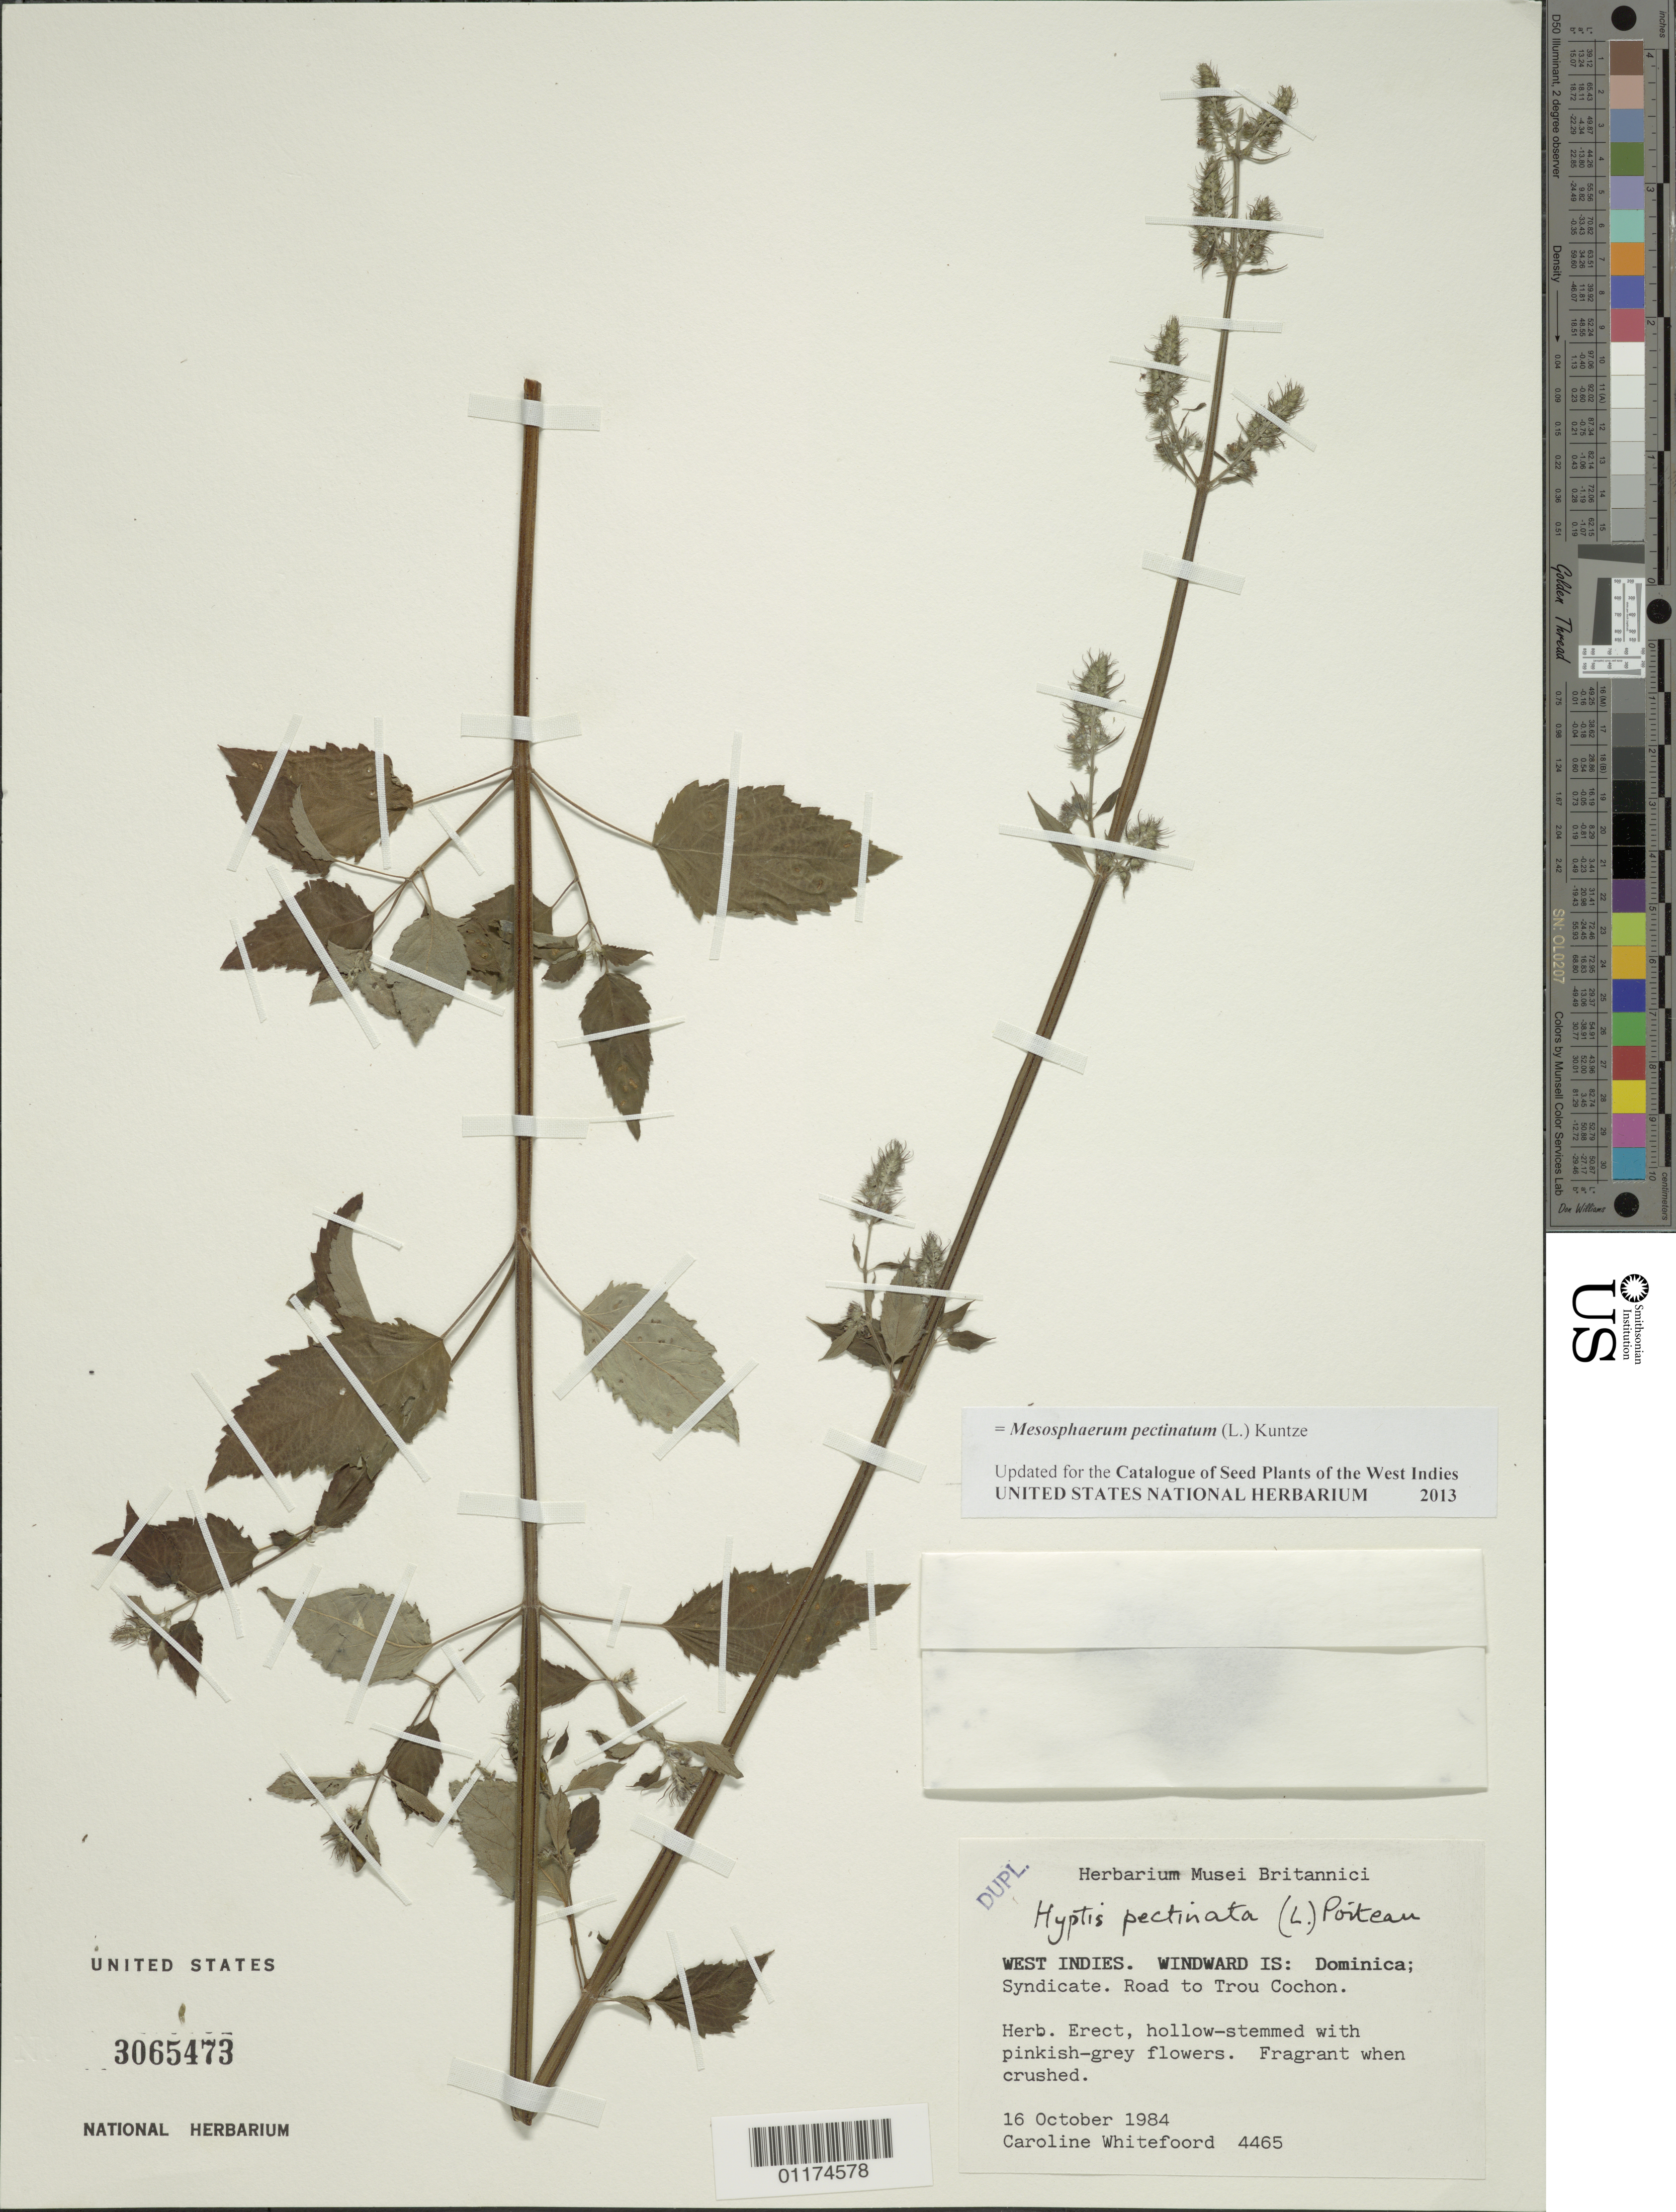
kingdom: Plantae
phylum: Tracheophyta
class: Magnoliopsida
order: Lamiales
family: Lamiaceae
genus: Mesosphaerum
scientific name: Mesosphaerum pectinatum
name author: (L.) Kuntze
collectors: C. Whitefoord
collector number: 4465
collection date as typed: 16 Oct 1984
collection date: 1984-10-16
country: Dominica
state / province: St. Peter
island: Dominica I.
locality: Road to Trou Cochon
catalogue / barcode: US 3065473